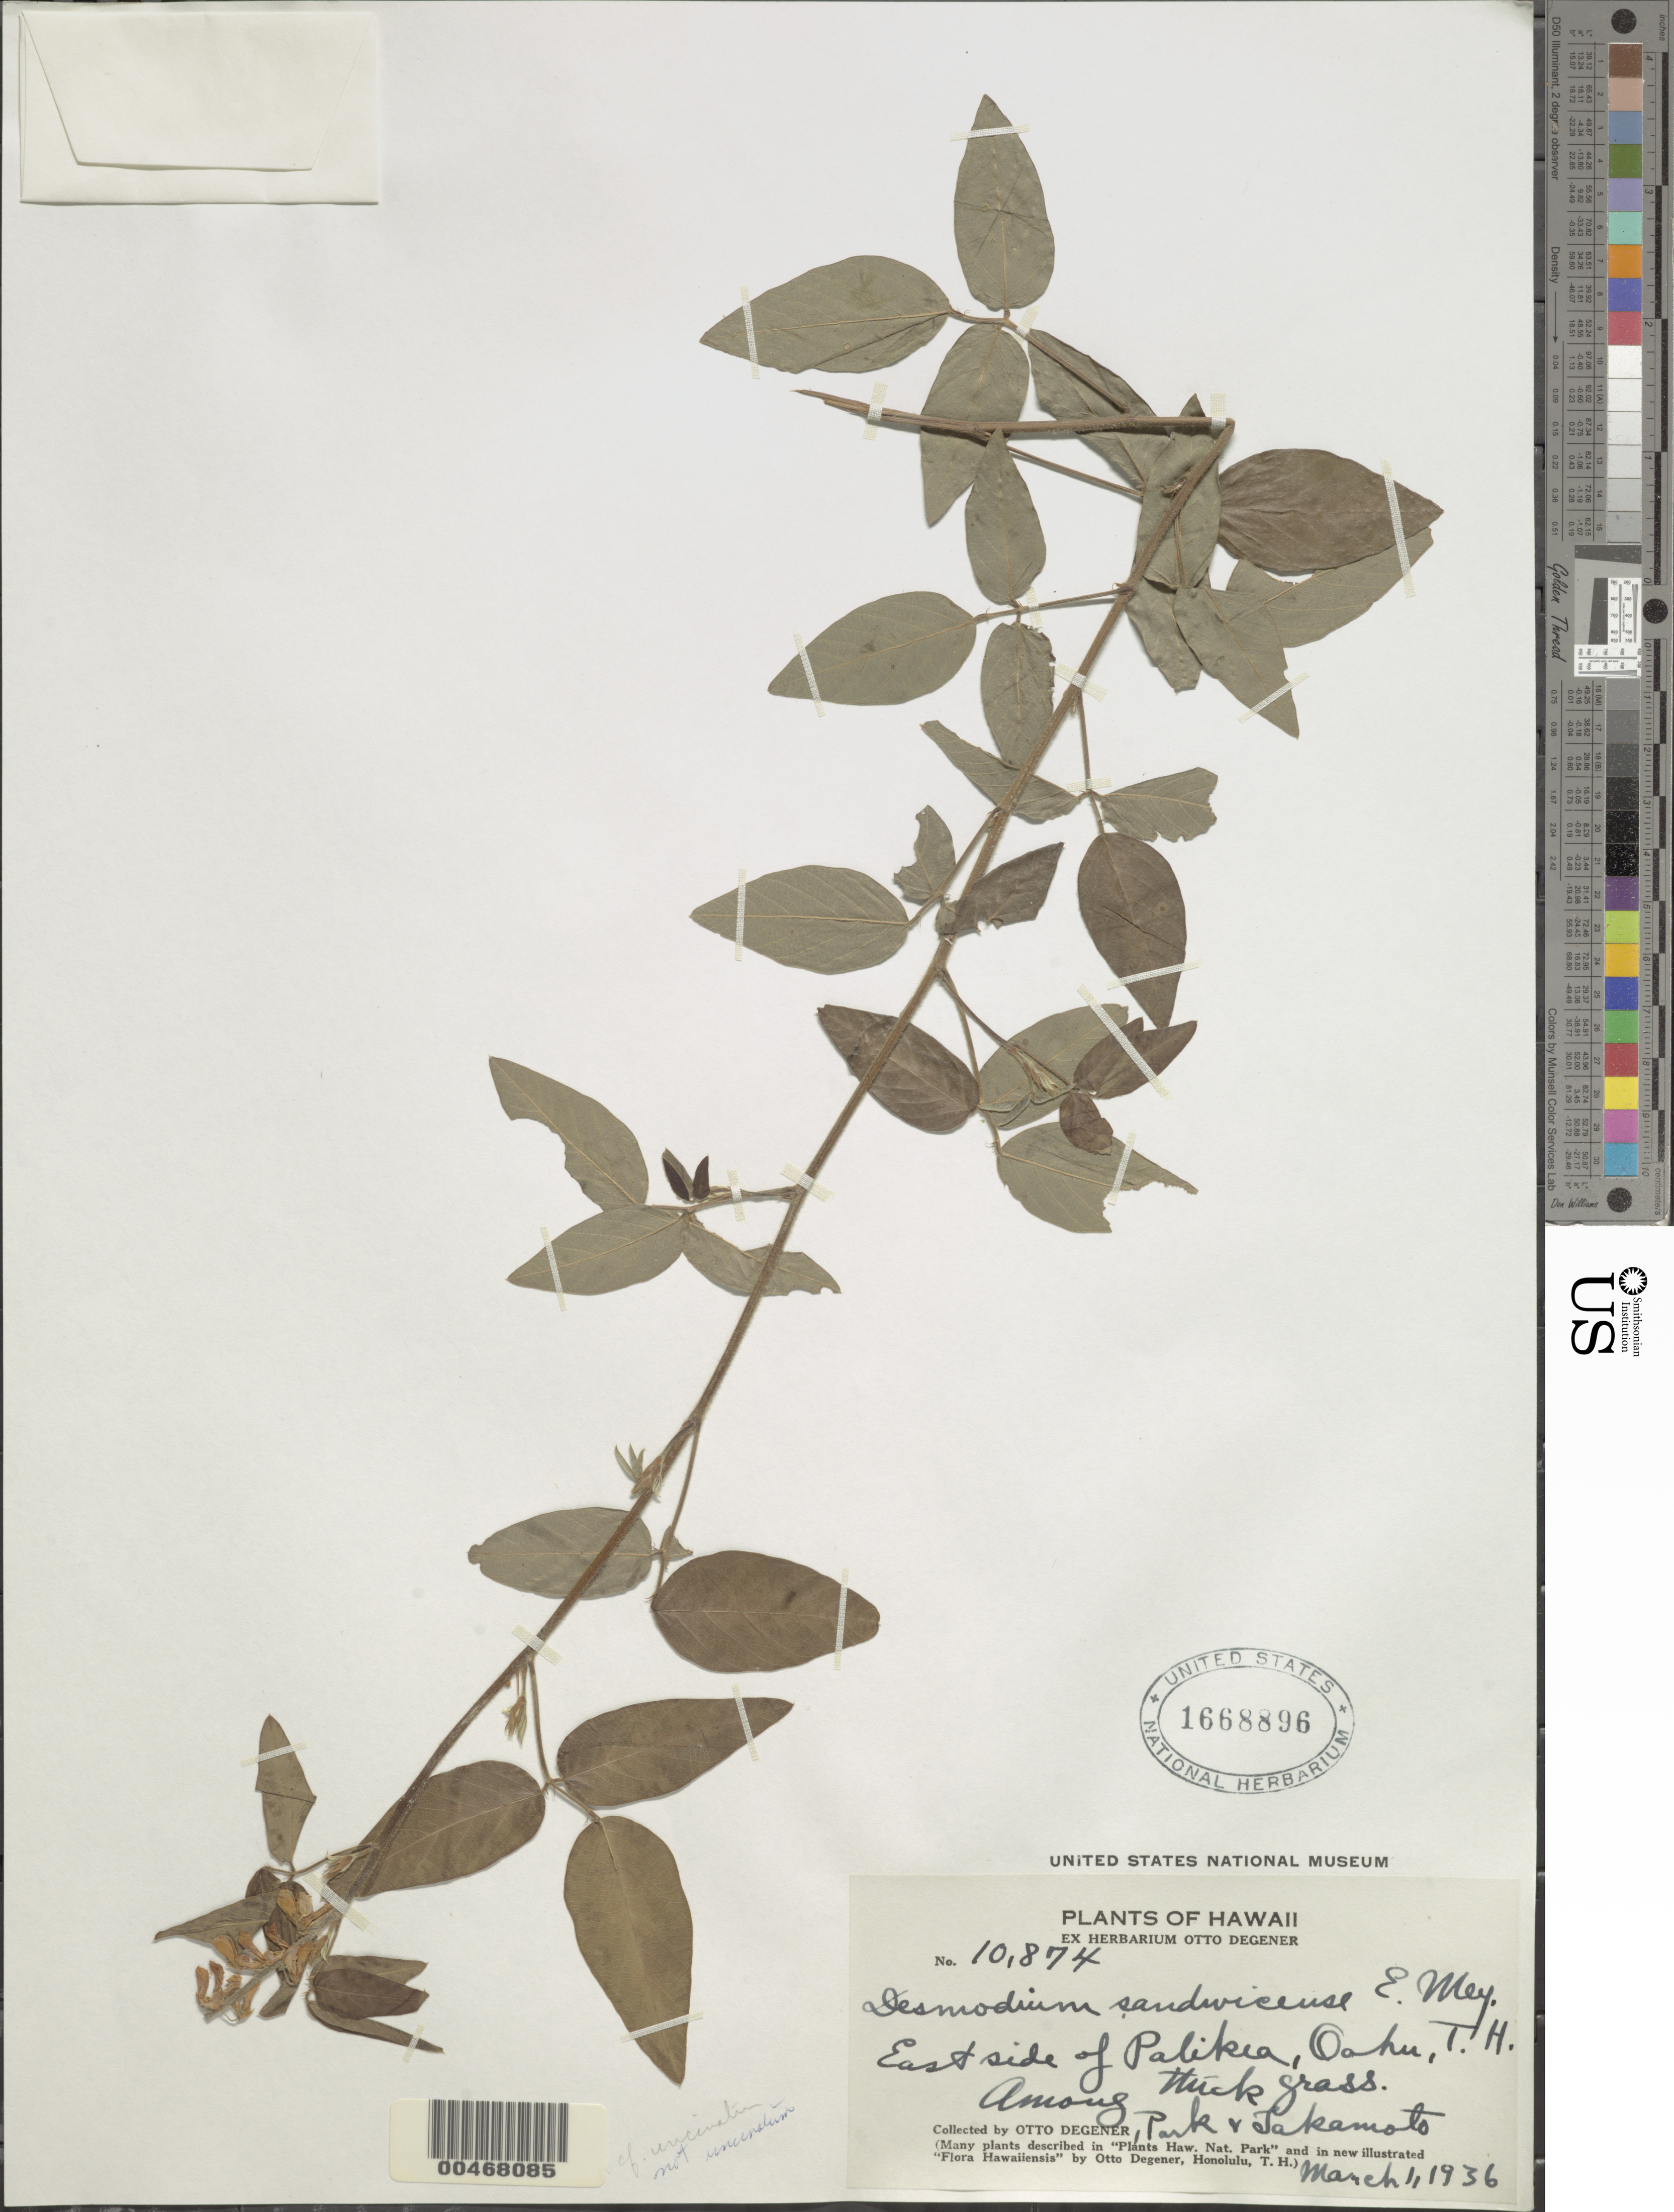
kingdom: Plantae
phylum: Tracheophyta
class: Magnoliopsida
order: Fabales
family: Fabaceae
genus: Desmodium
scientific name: Desmodium uncinatum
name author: (Jacq.) DC.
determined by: Wagner, W. L., (BOT), Smithsonian Institution - National Museum of Natural History (UNITED STATES)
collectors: O. Degener, Park & -. Takamoto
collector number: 10874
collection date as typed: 1 Mar 1936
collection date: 1936-03-01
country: United States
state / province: Hawaii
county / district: Honolulu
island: Oahu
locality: East side of Palikea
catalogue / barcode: US 1668896